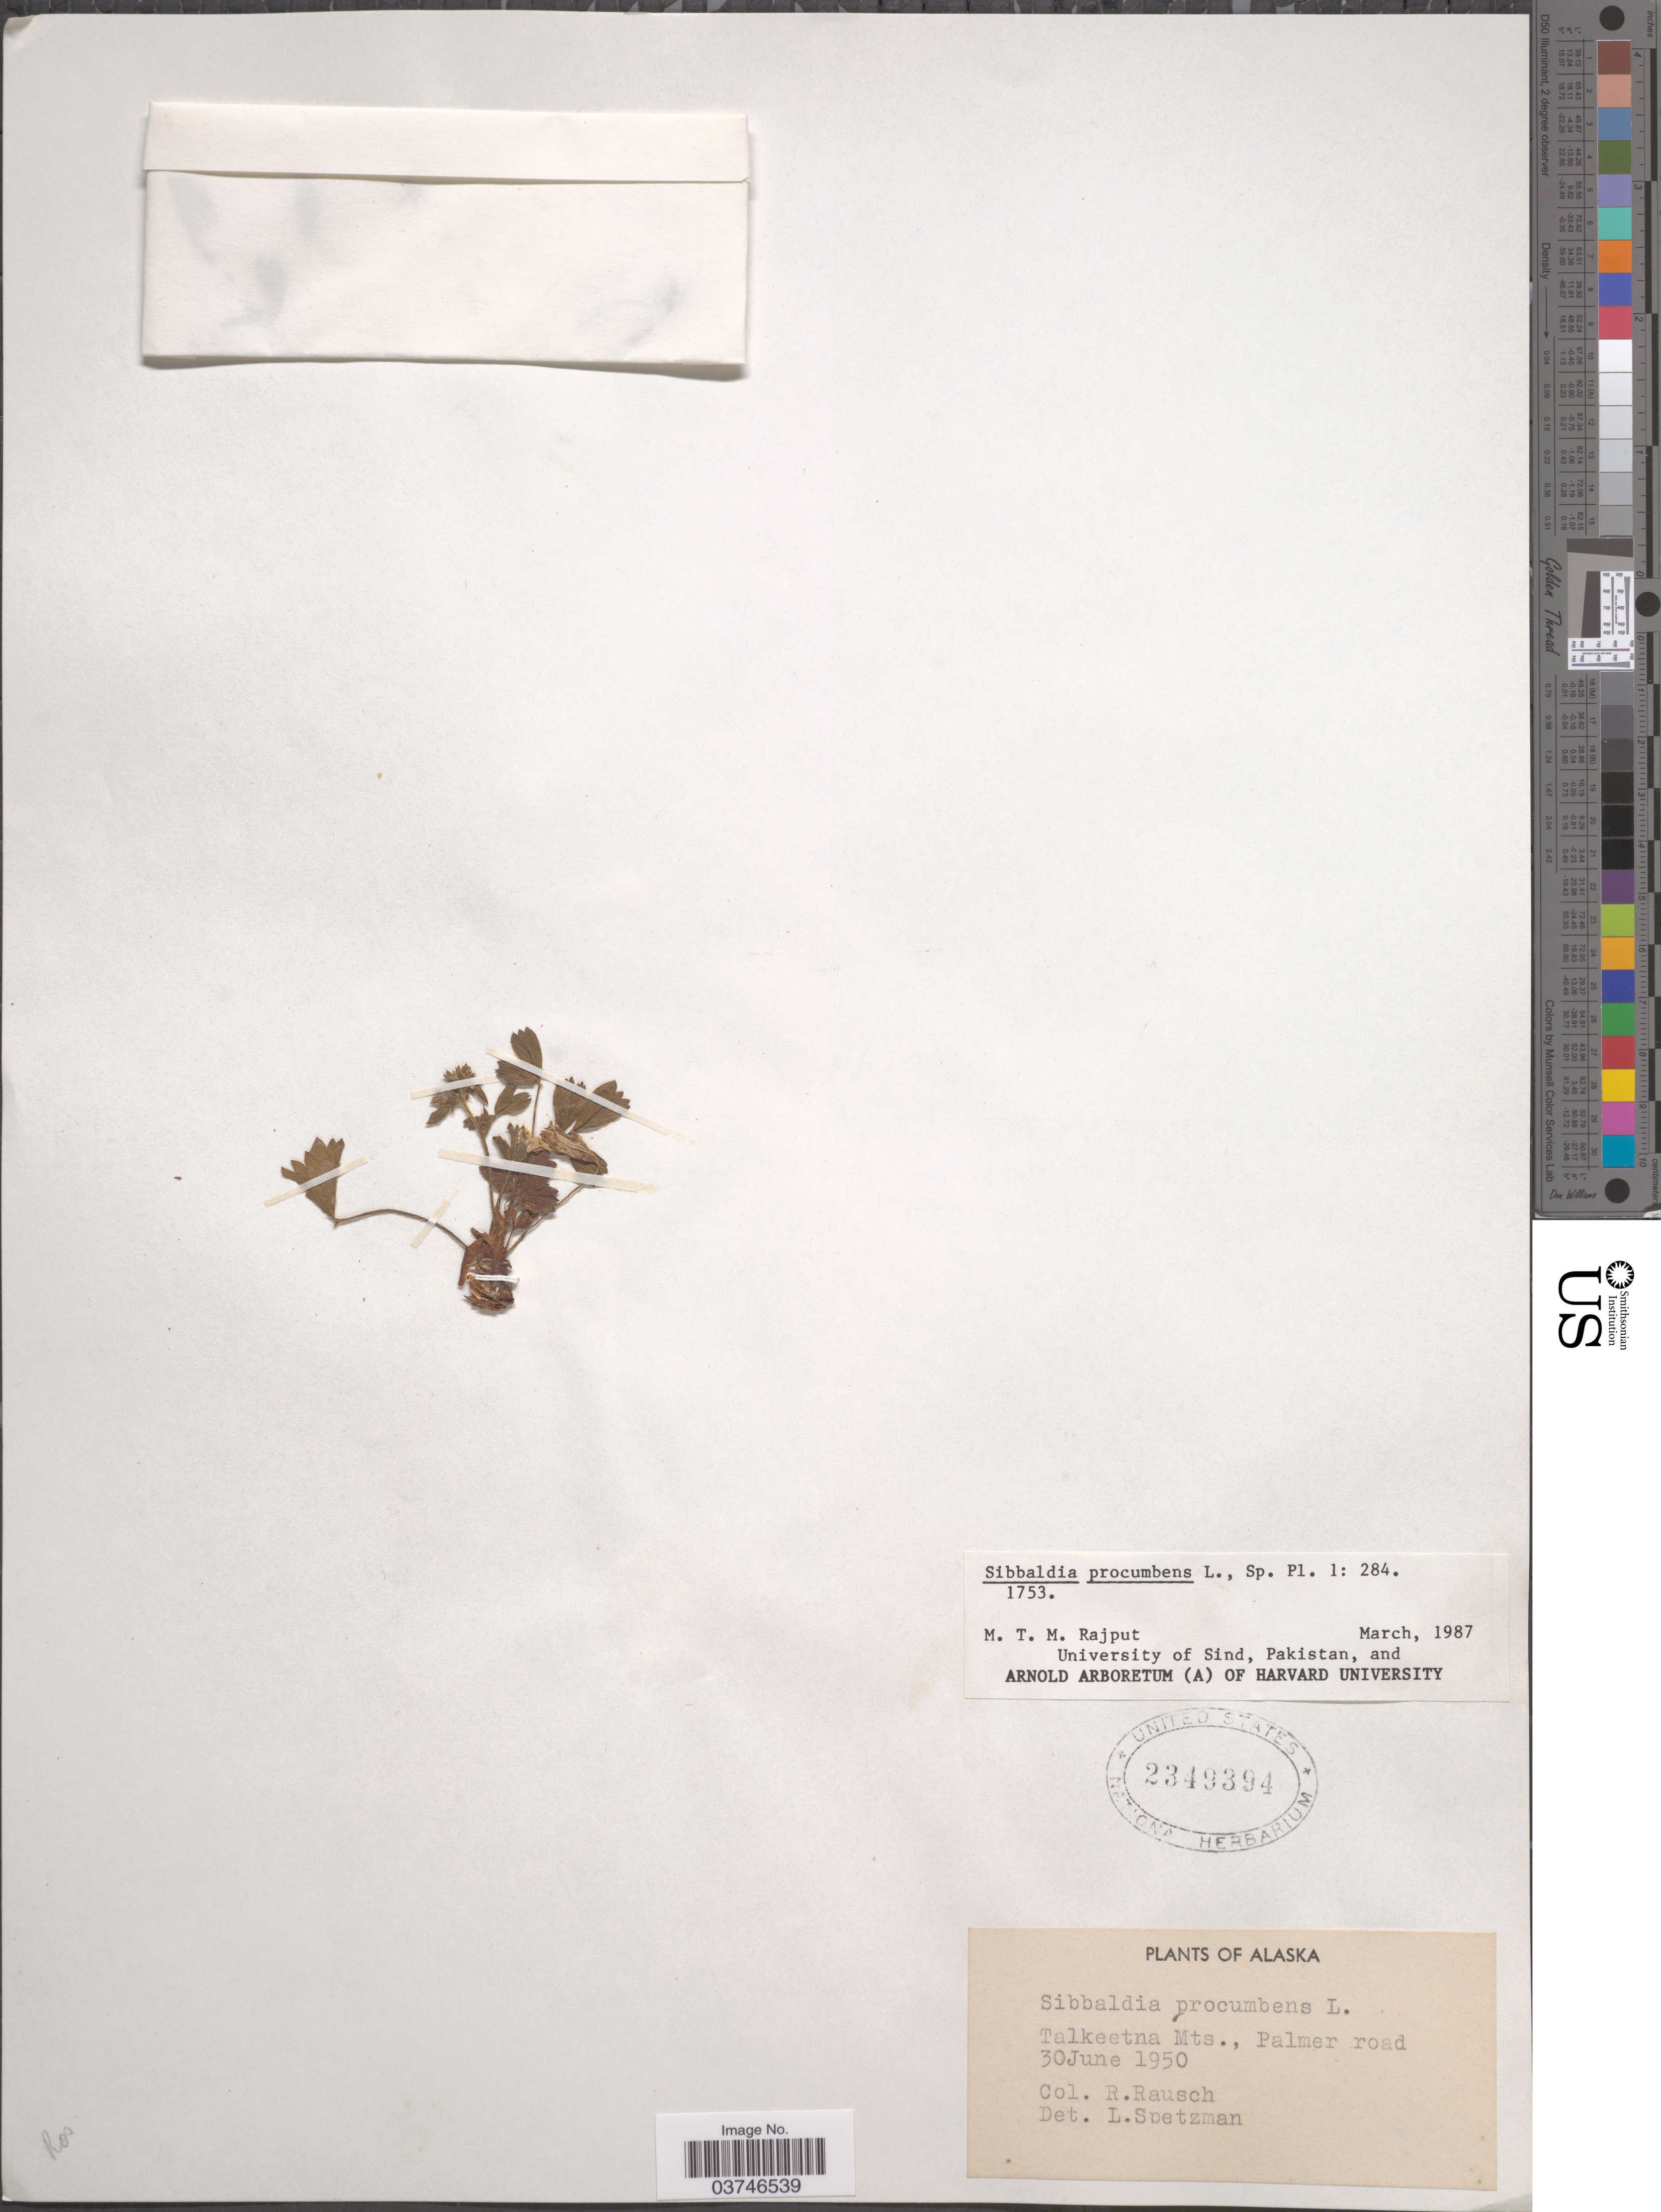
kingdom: Plantae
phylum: Tracheophyta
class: Magnoliopsida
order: Rosales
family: Rosaceae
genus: Sibbaldia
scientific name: Sibbaldia procumbens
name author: L.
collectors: R. Rausch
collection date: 1950-06-30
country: United States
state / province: Alaska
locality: Talkeetna Mts., Palmer road.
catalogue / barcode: US 2349394